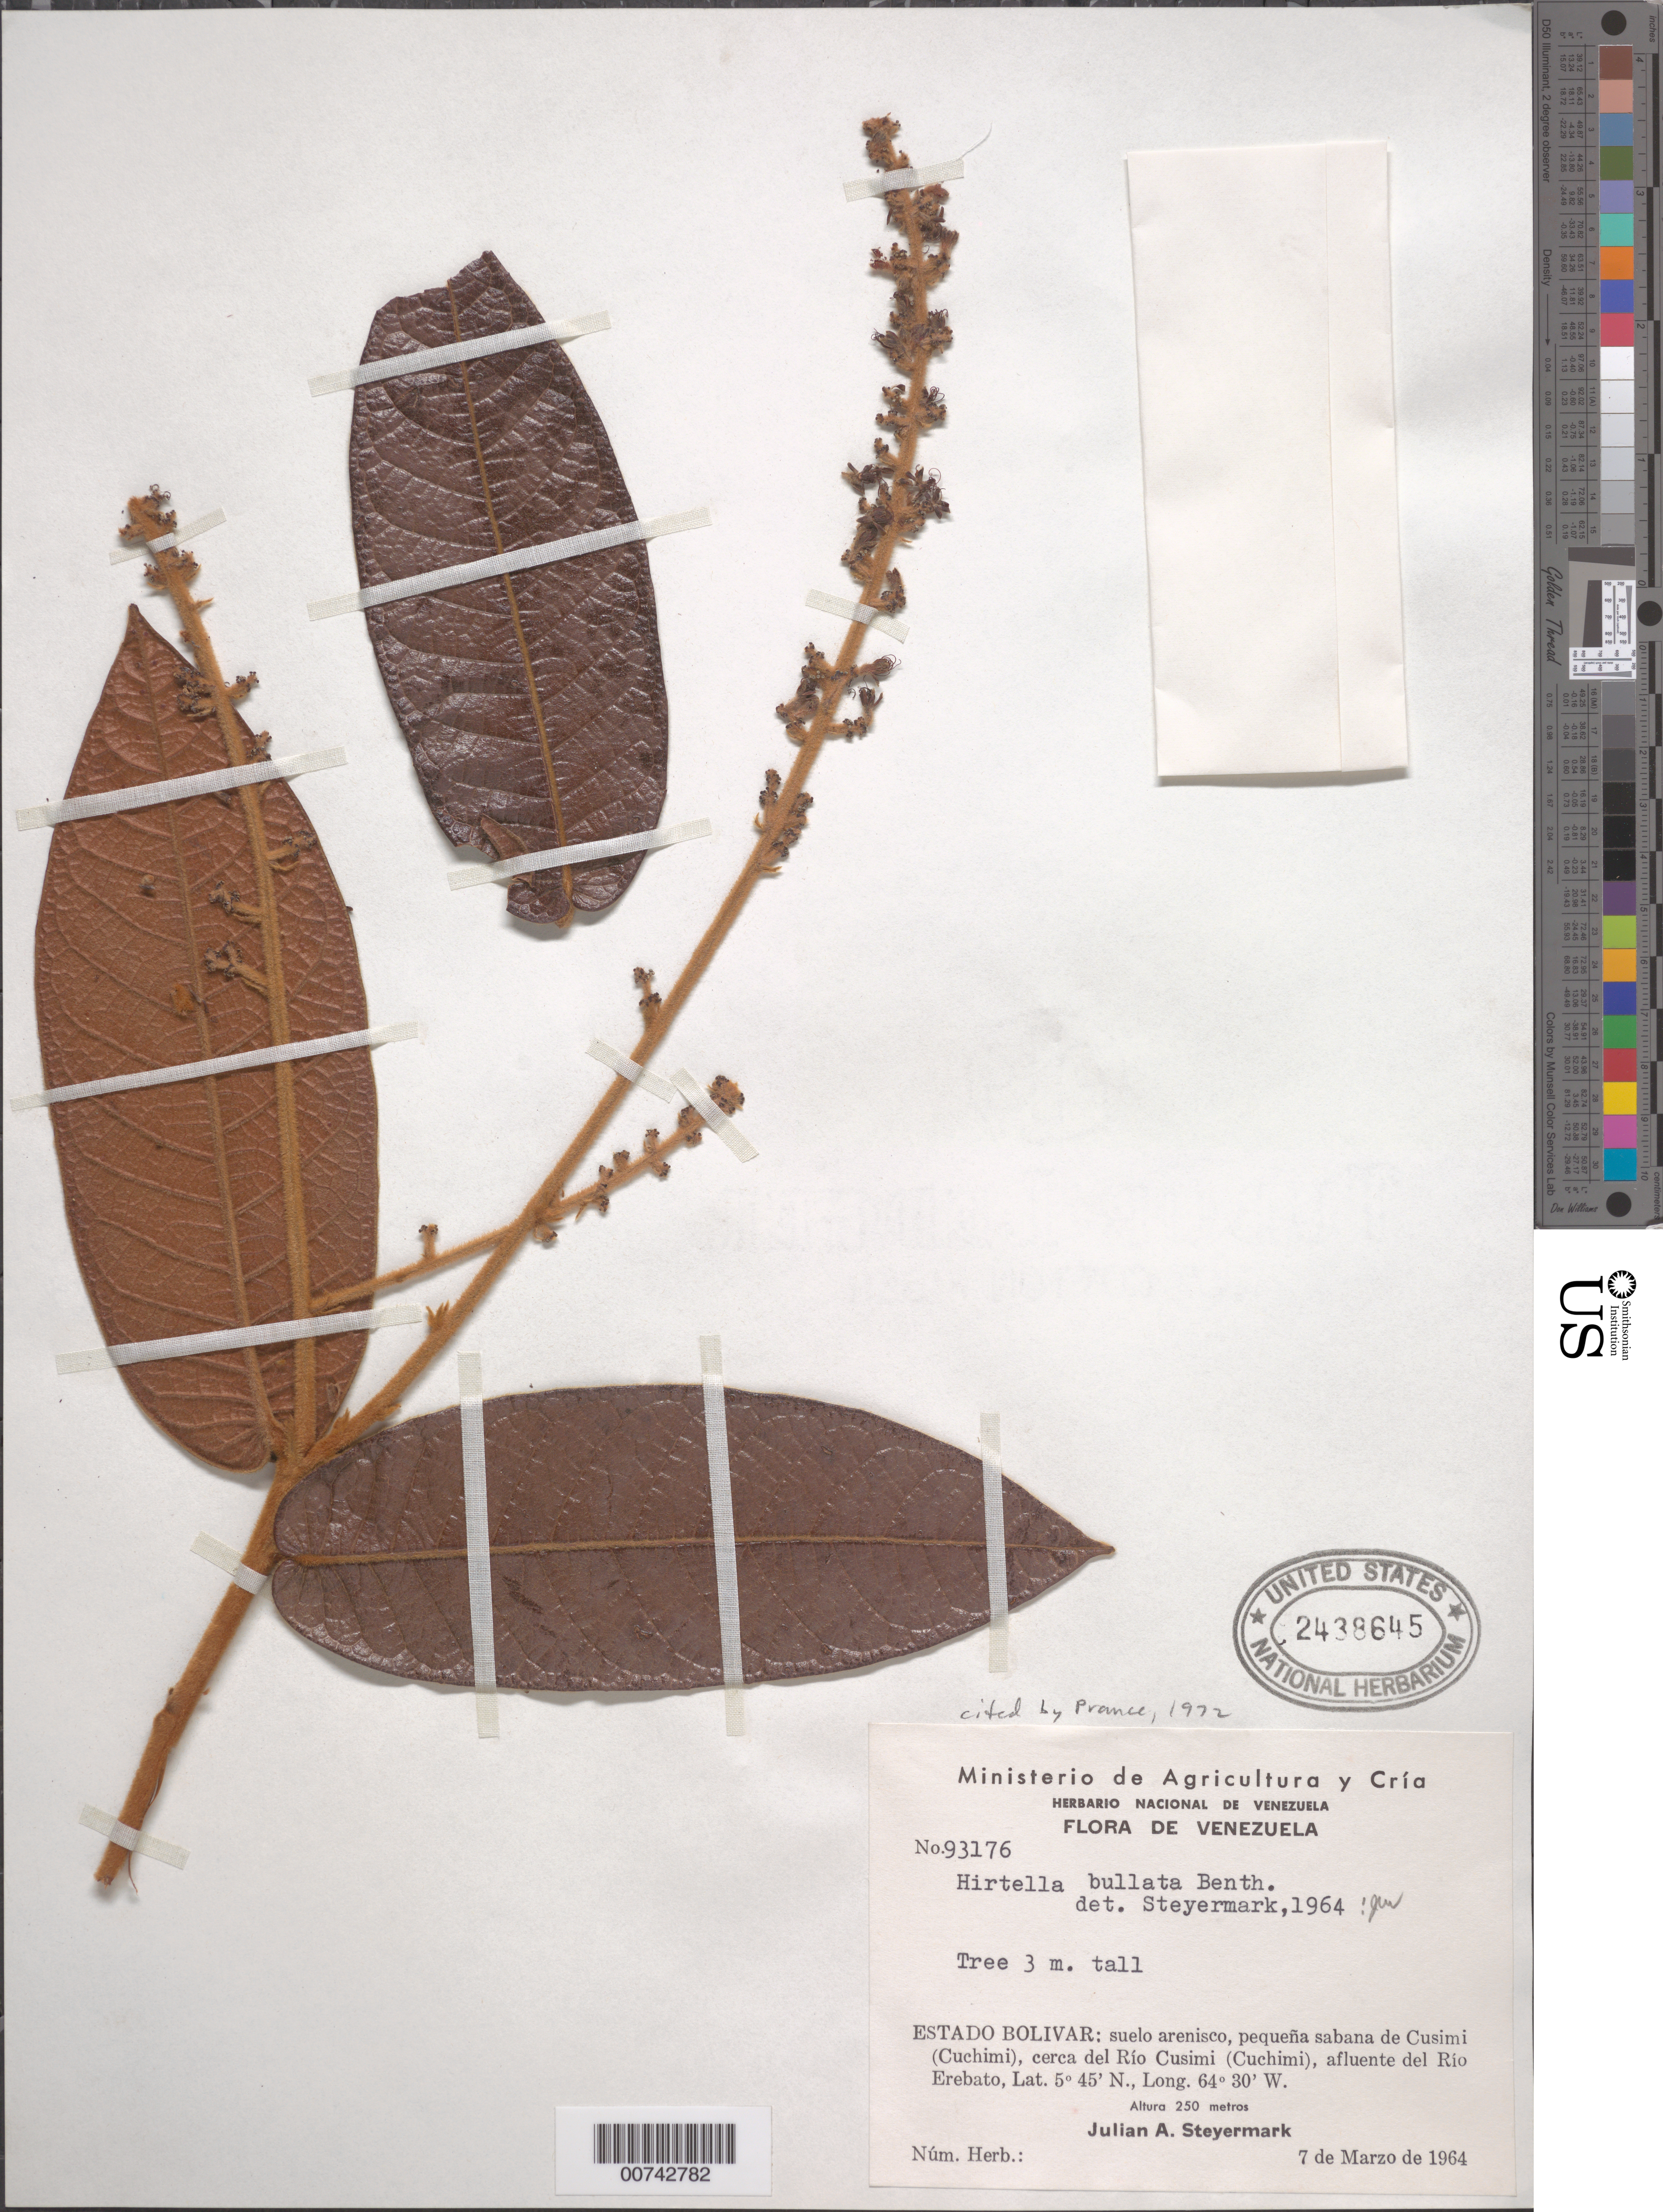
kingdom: Plantae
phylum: Tracheophyta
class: Magnoliopsida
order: Malpighiales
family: Chrysobalanaceae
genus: Hirtella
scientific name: Hirtella bullata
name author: Benth.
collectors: J. Steyermark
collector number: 93176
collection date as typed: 7-Mar-64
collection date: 1964-03-07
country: Venezuela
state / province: Bolívar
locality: Sabana de Cusimi (Cuchimi), cerca del Río Cusimi (Cuchimi), afluente del Río Erebato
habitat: Suelo arenisco, pequeña sabana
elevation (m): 250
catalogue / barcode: US 2438645